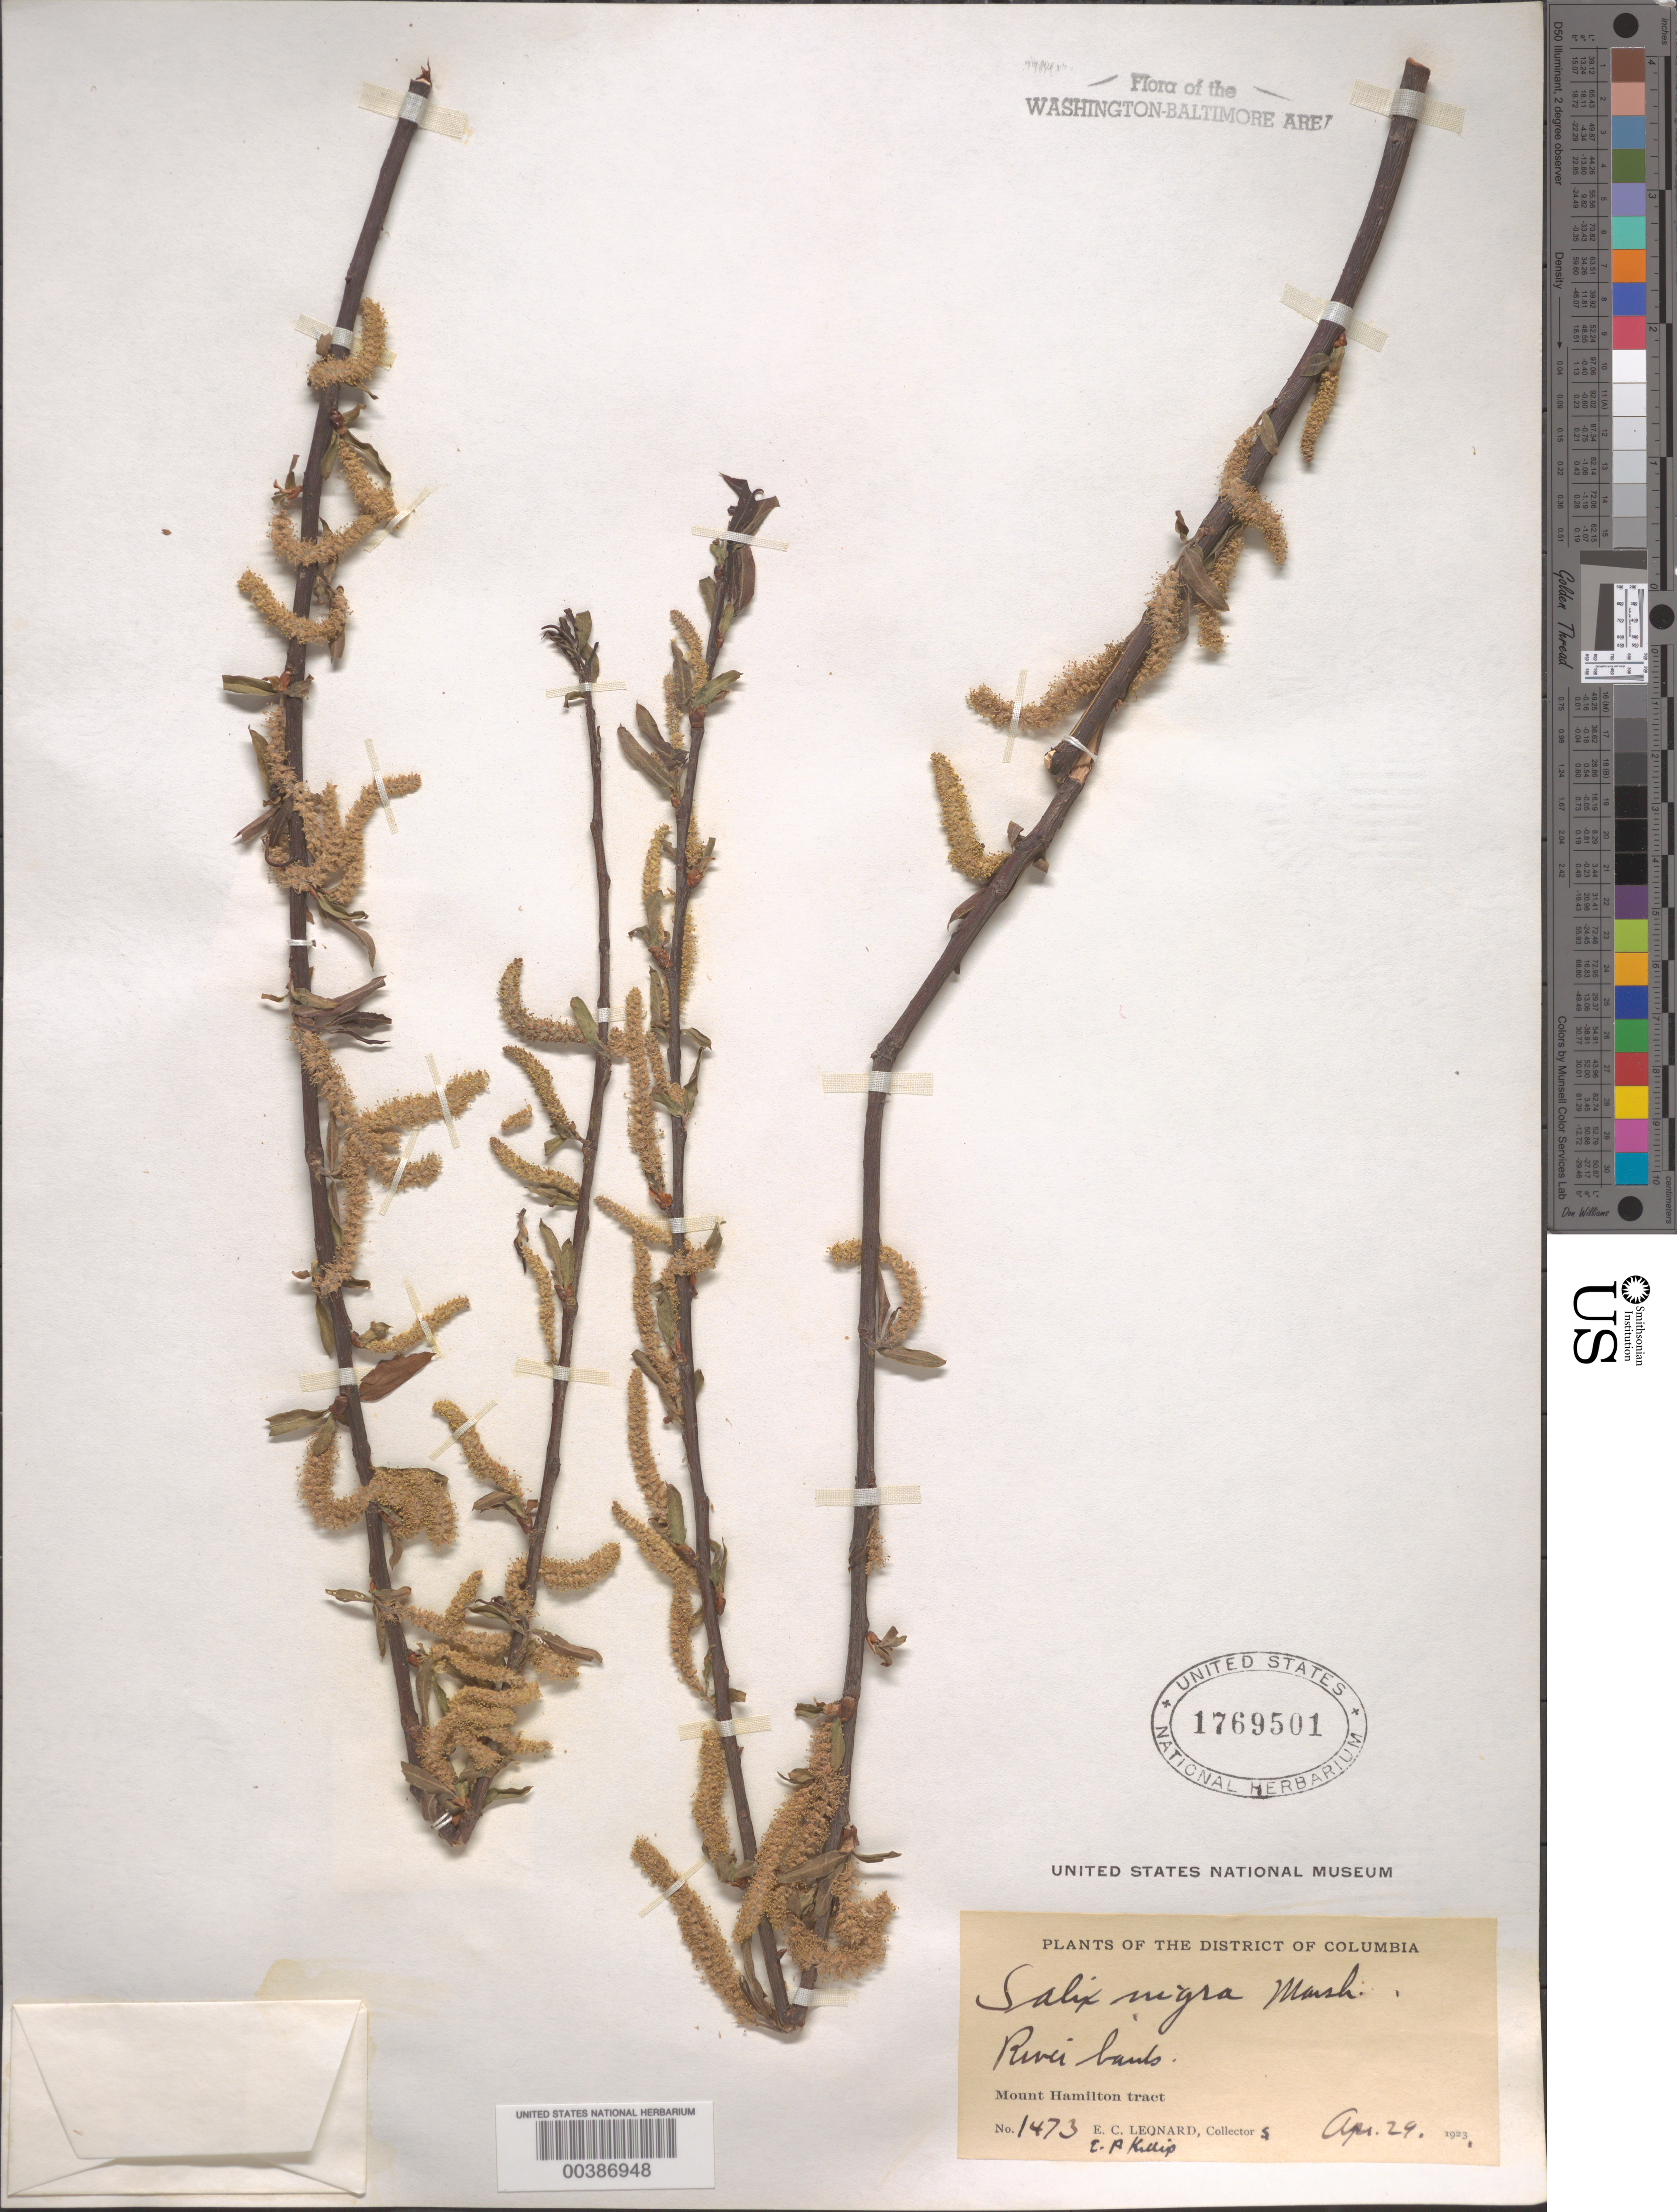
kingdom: Plantae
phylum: Tracheophyta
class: Magnoliopsida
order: Malpighiales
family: Salicaceae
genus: Salix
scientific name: Salix nigra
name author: Marshall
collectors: E. C. Leonard & E. P. Killip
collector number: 1473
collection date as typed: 29 Apr 1923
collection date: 1923-04-29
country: United States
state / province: District of Columbia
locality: Mount Hamilton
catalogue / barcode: US 1769501